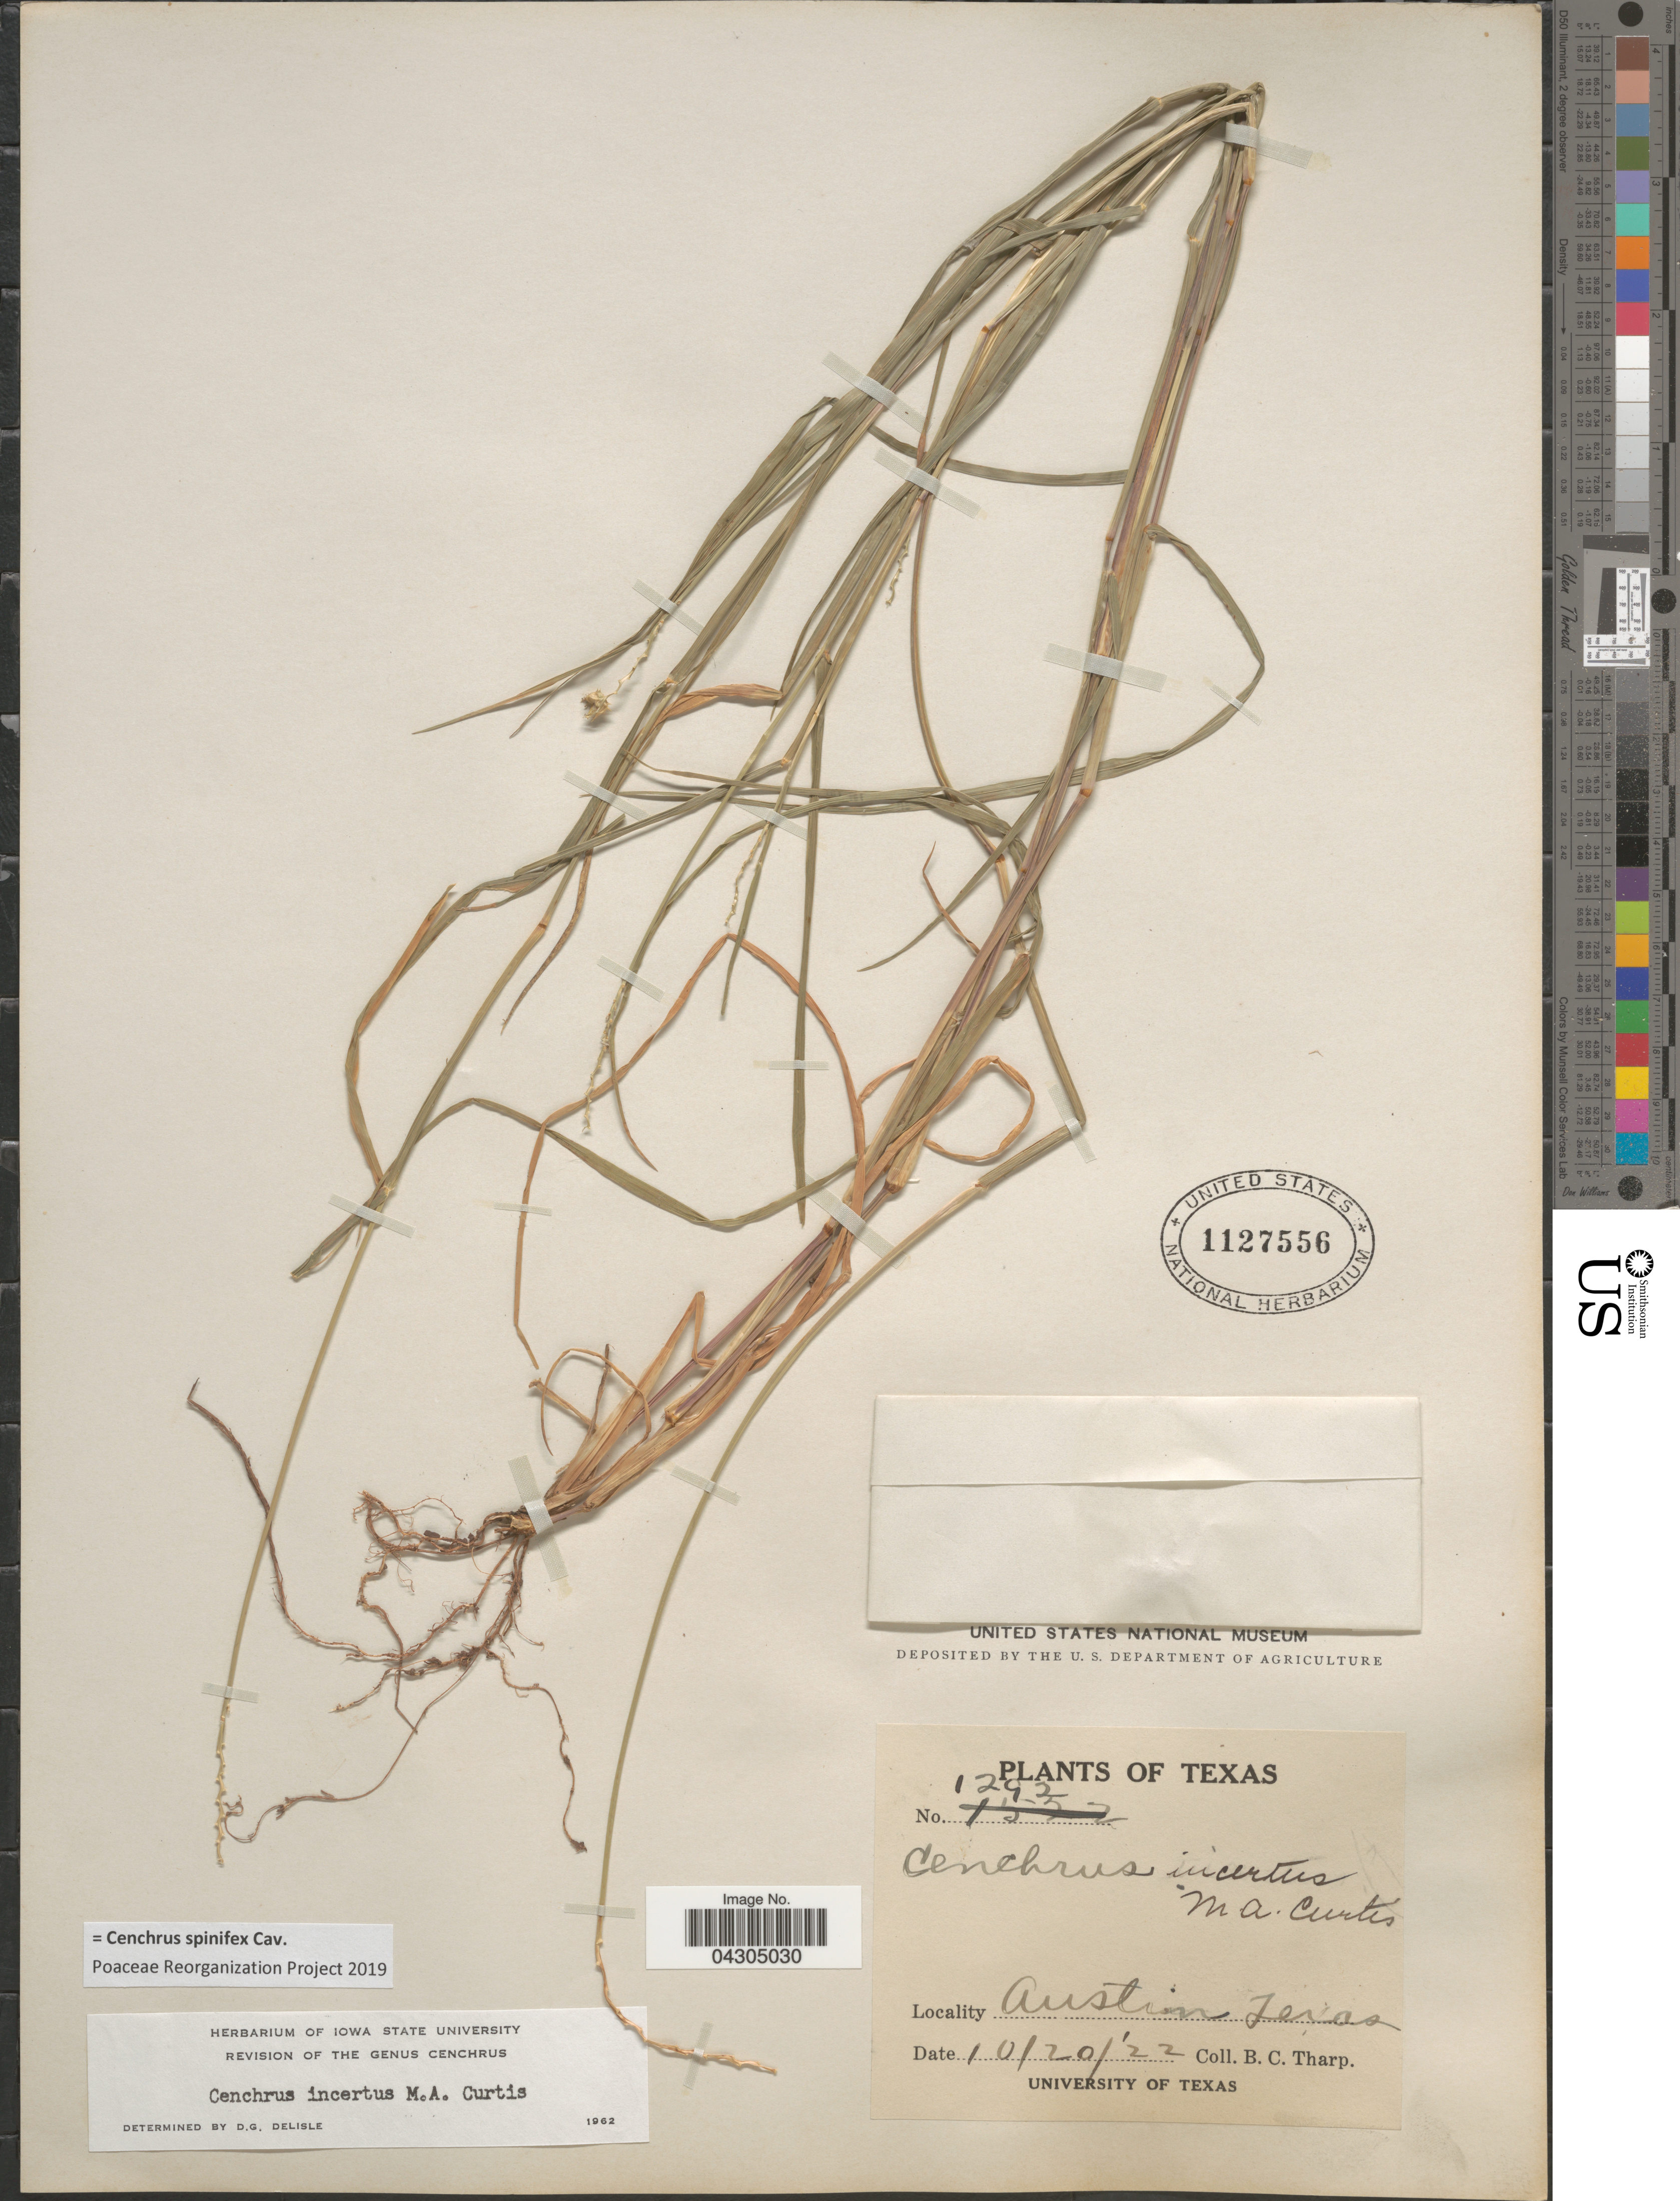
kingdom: Plantae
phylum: Tracheophyta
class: Liliopsida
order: Poales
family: Poaceae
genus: Cenchrus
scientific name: Cenchrus spinifex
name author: Cav.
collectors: B. C. Tharp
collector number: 1292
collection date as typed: Transcribed d/m/y: 20/10/22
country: United States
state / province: Texas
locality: Austin.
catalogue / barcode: US 1127556